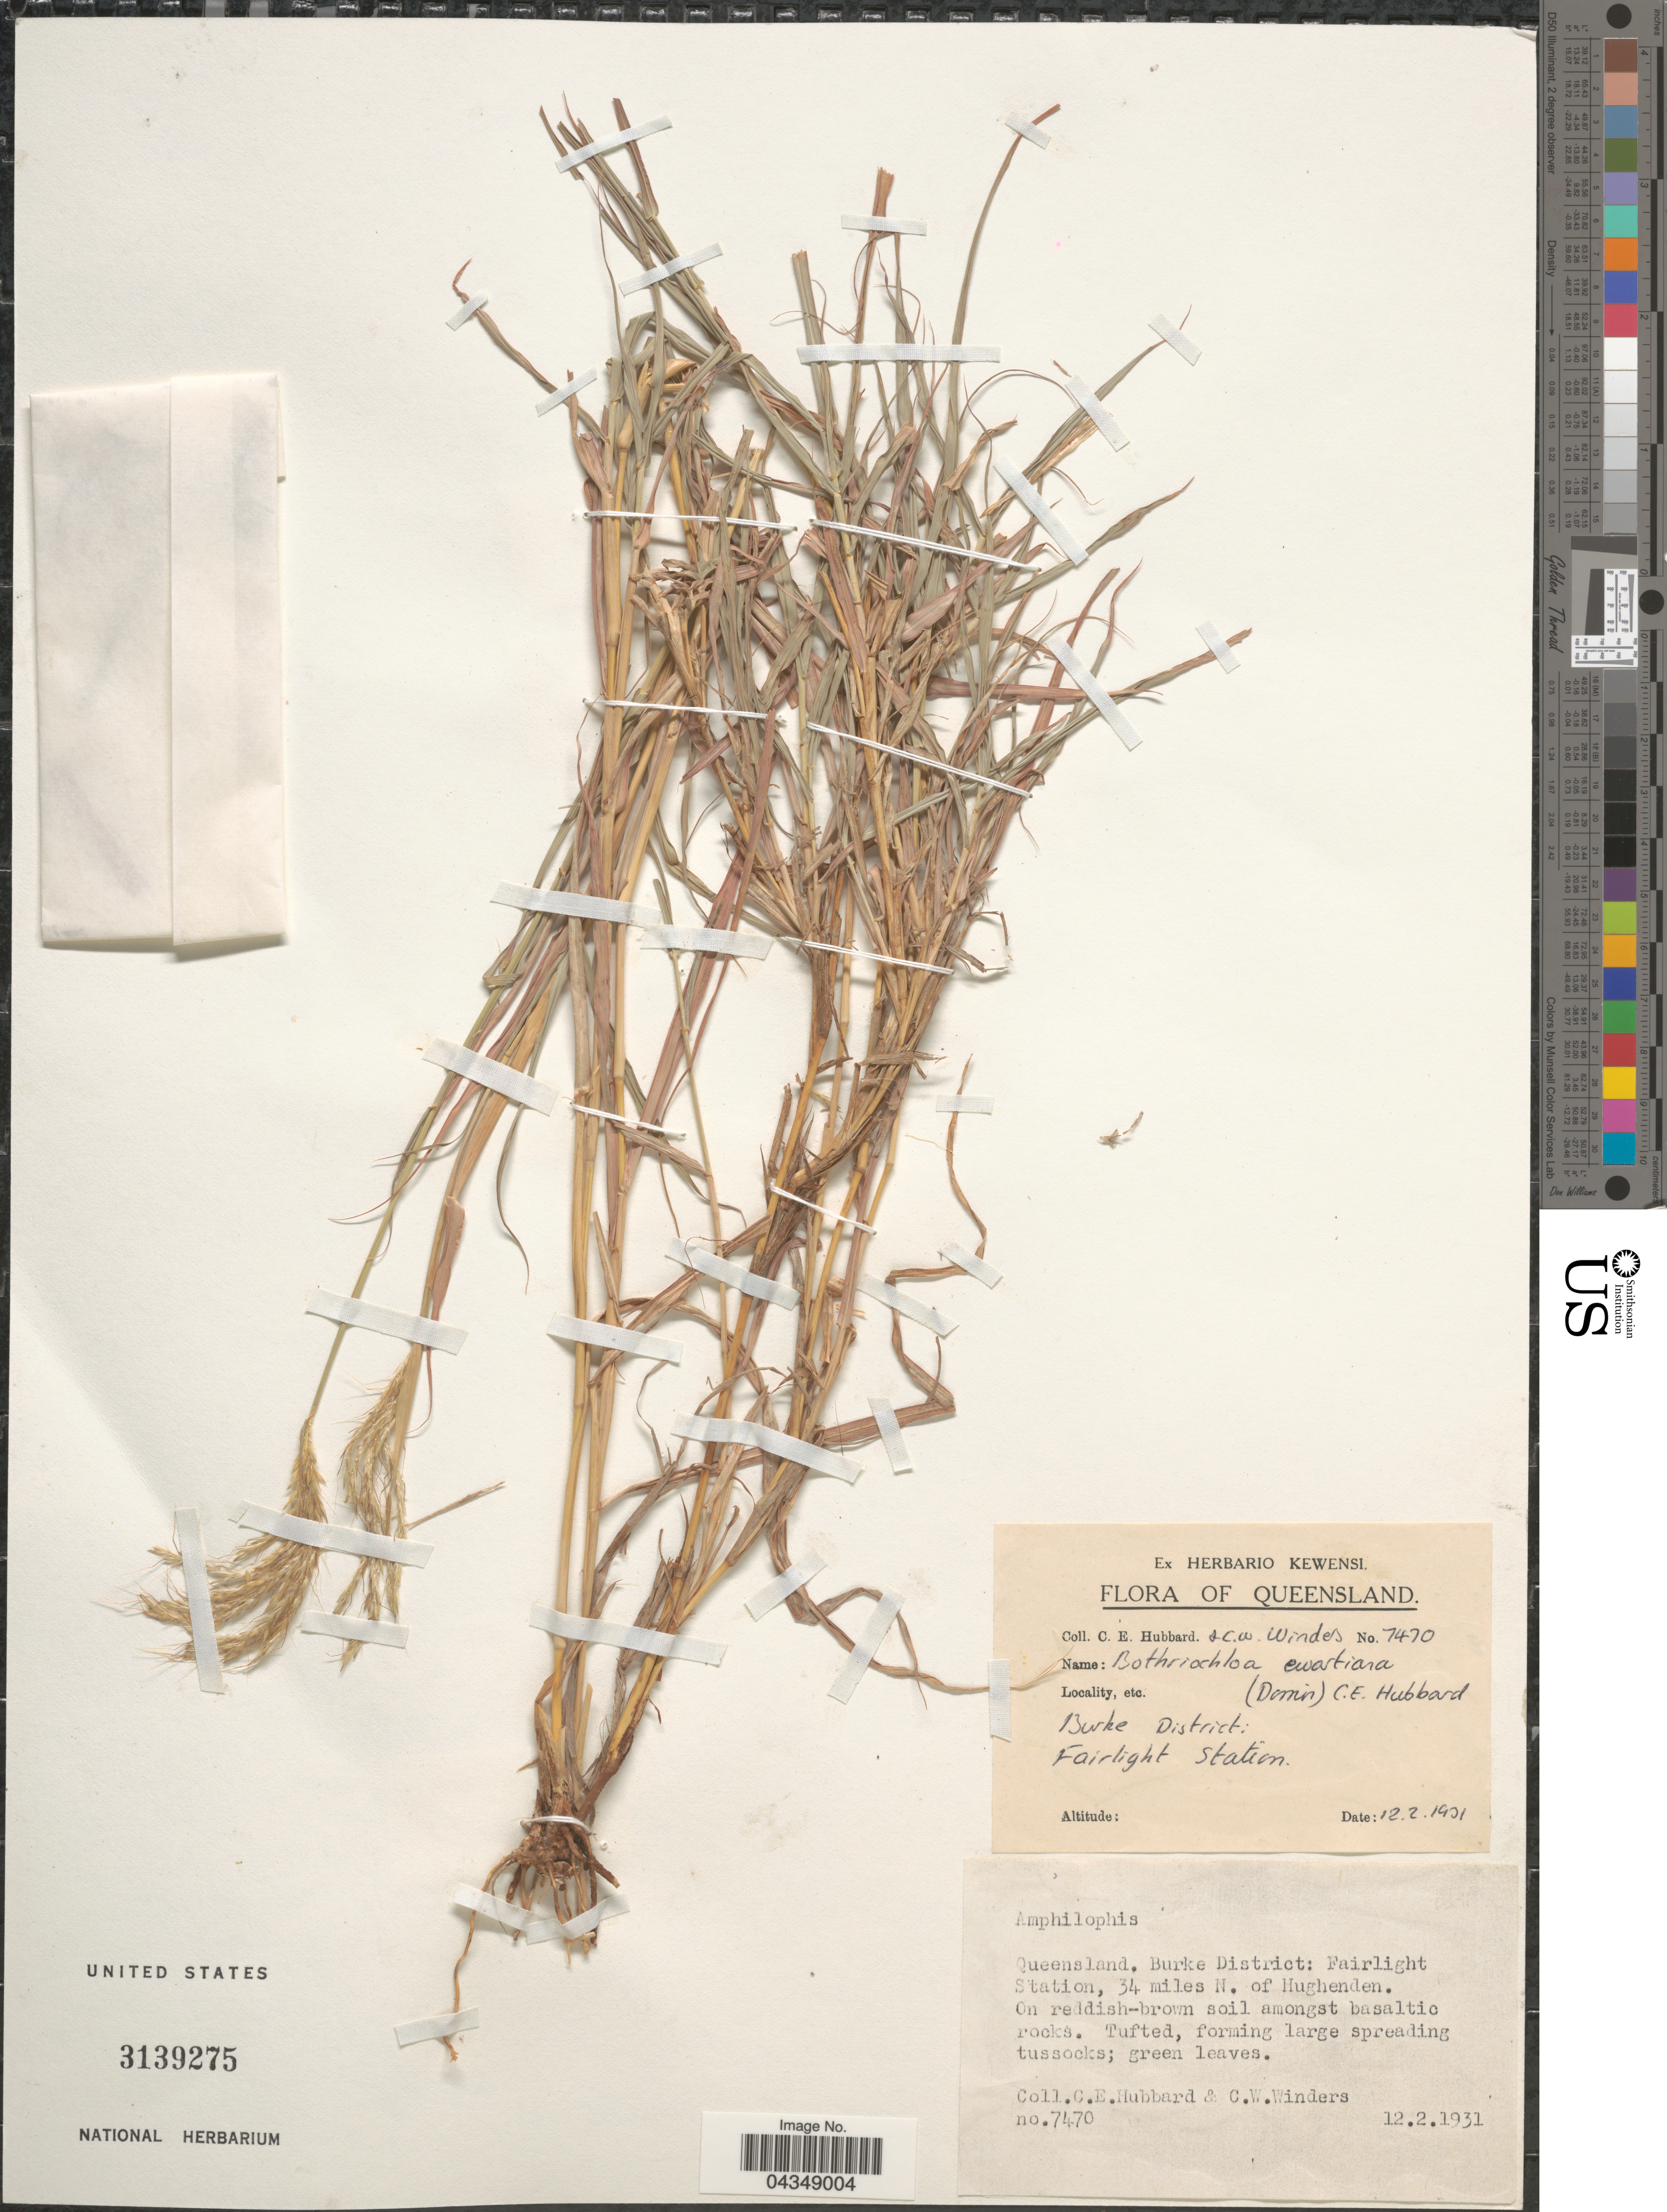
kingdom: Plantae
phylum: Tracheophyta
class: Liliopsida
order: Poales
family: Poaceae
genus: Bothriochloa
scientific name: Bothriochloa ewartiana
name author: (Domin) C. E. Hubb.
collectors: C. E. Hubbard & C. Winders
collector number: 7470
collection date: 1931-02-12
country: Australia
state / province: Queensland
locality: Burke District: Fairlight Station, 34 miles N. of Hughenden.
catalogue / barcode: US 3139275